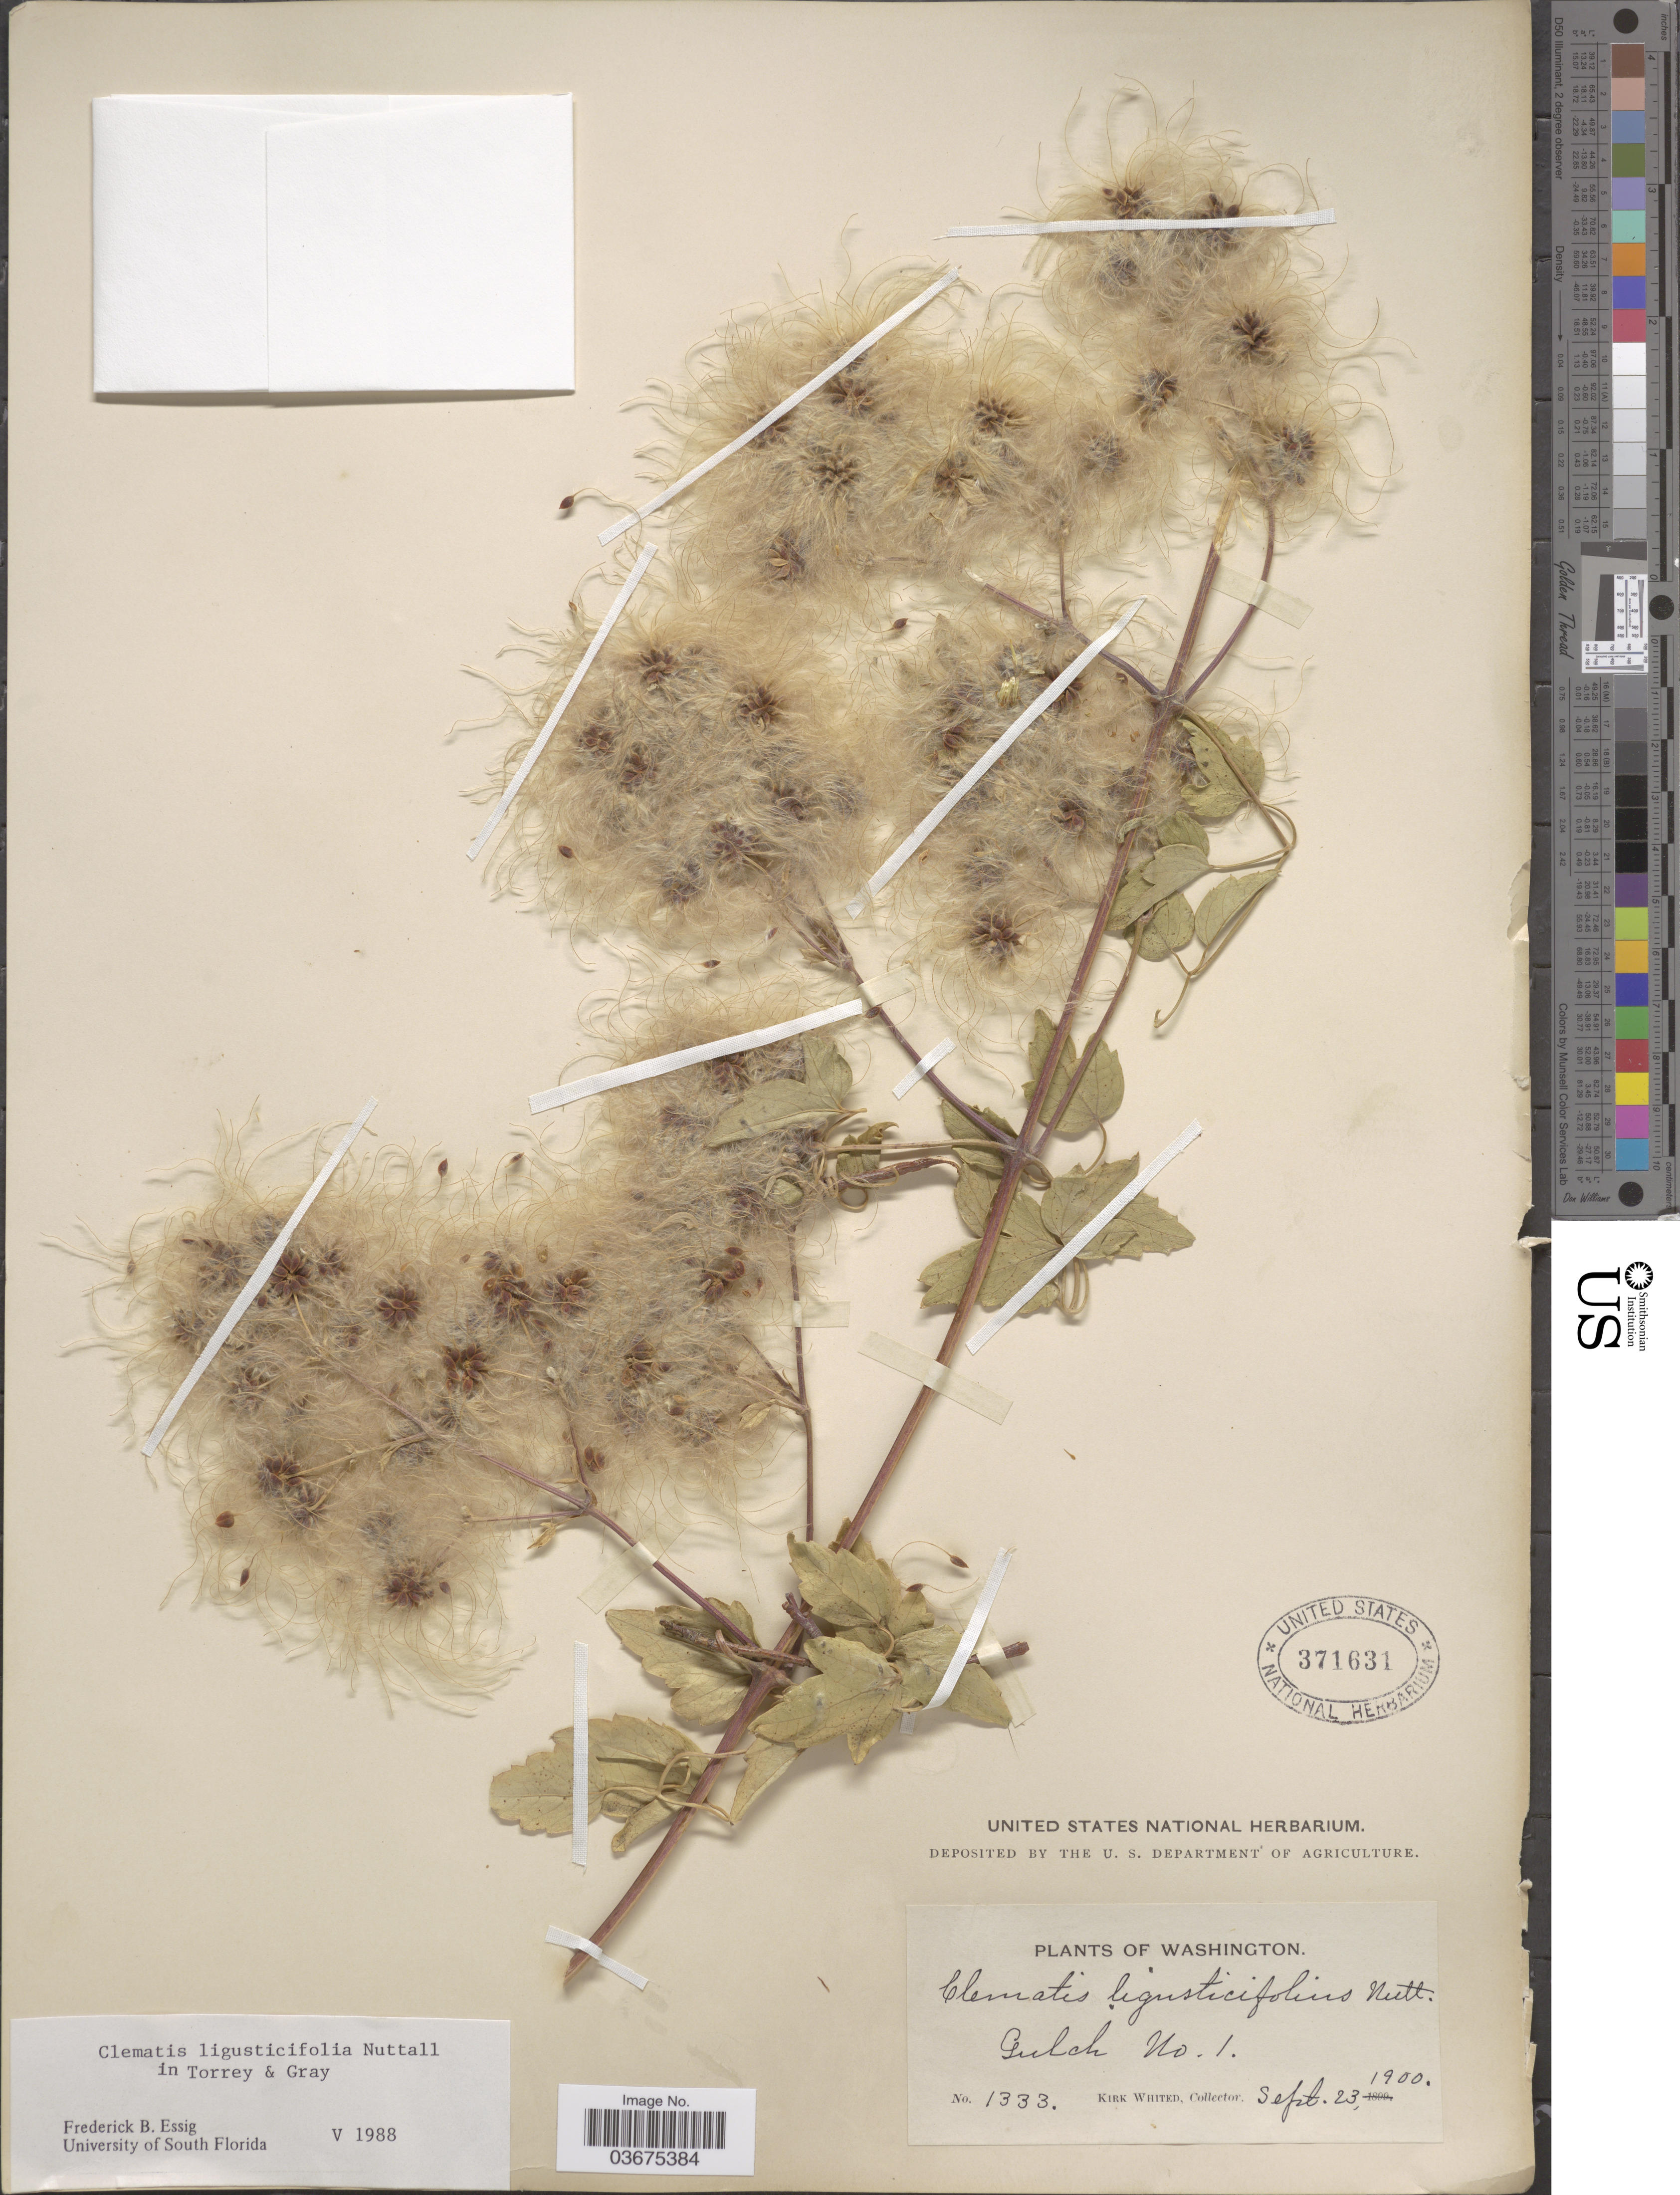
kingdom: Plantae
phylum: Tracheophyta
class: Magnoliopsida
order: Ranunculales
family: Ranunculaceae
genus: Clematis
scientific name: Clematis ligusticifolia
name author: Nutt.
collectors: K. Whited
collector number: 1333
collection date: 1900-09-23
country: United States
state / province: Washington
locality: Gulch No. 1.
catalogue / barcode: US 371631